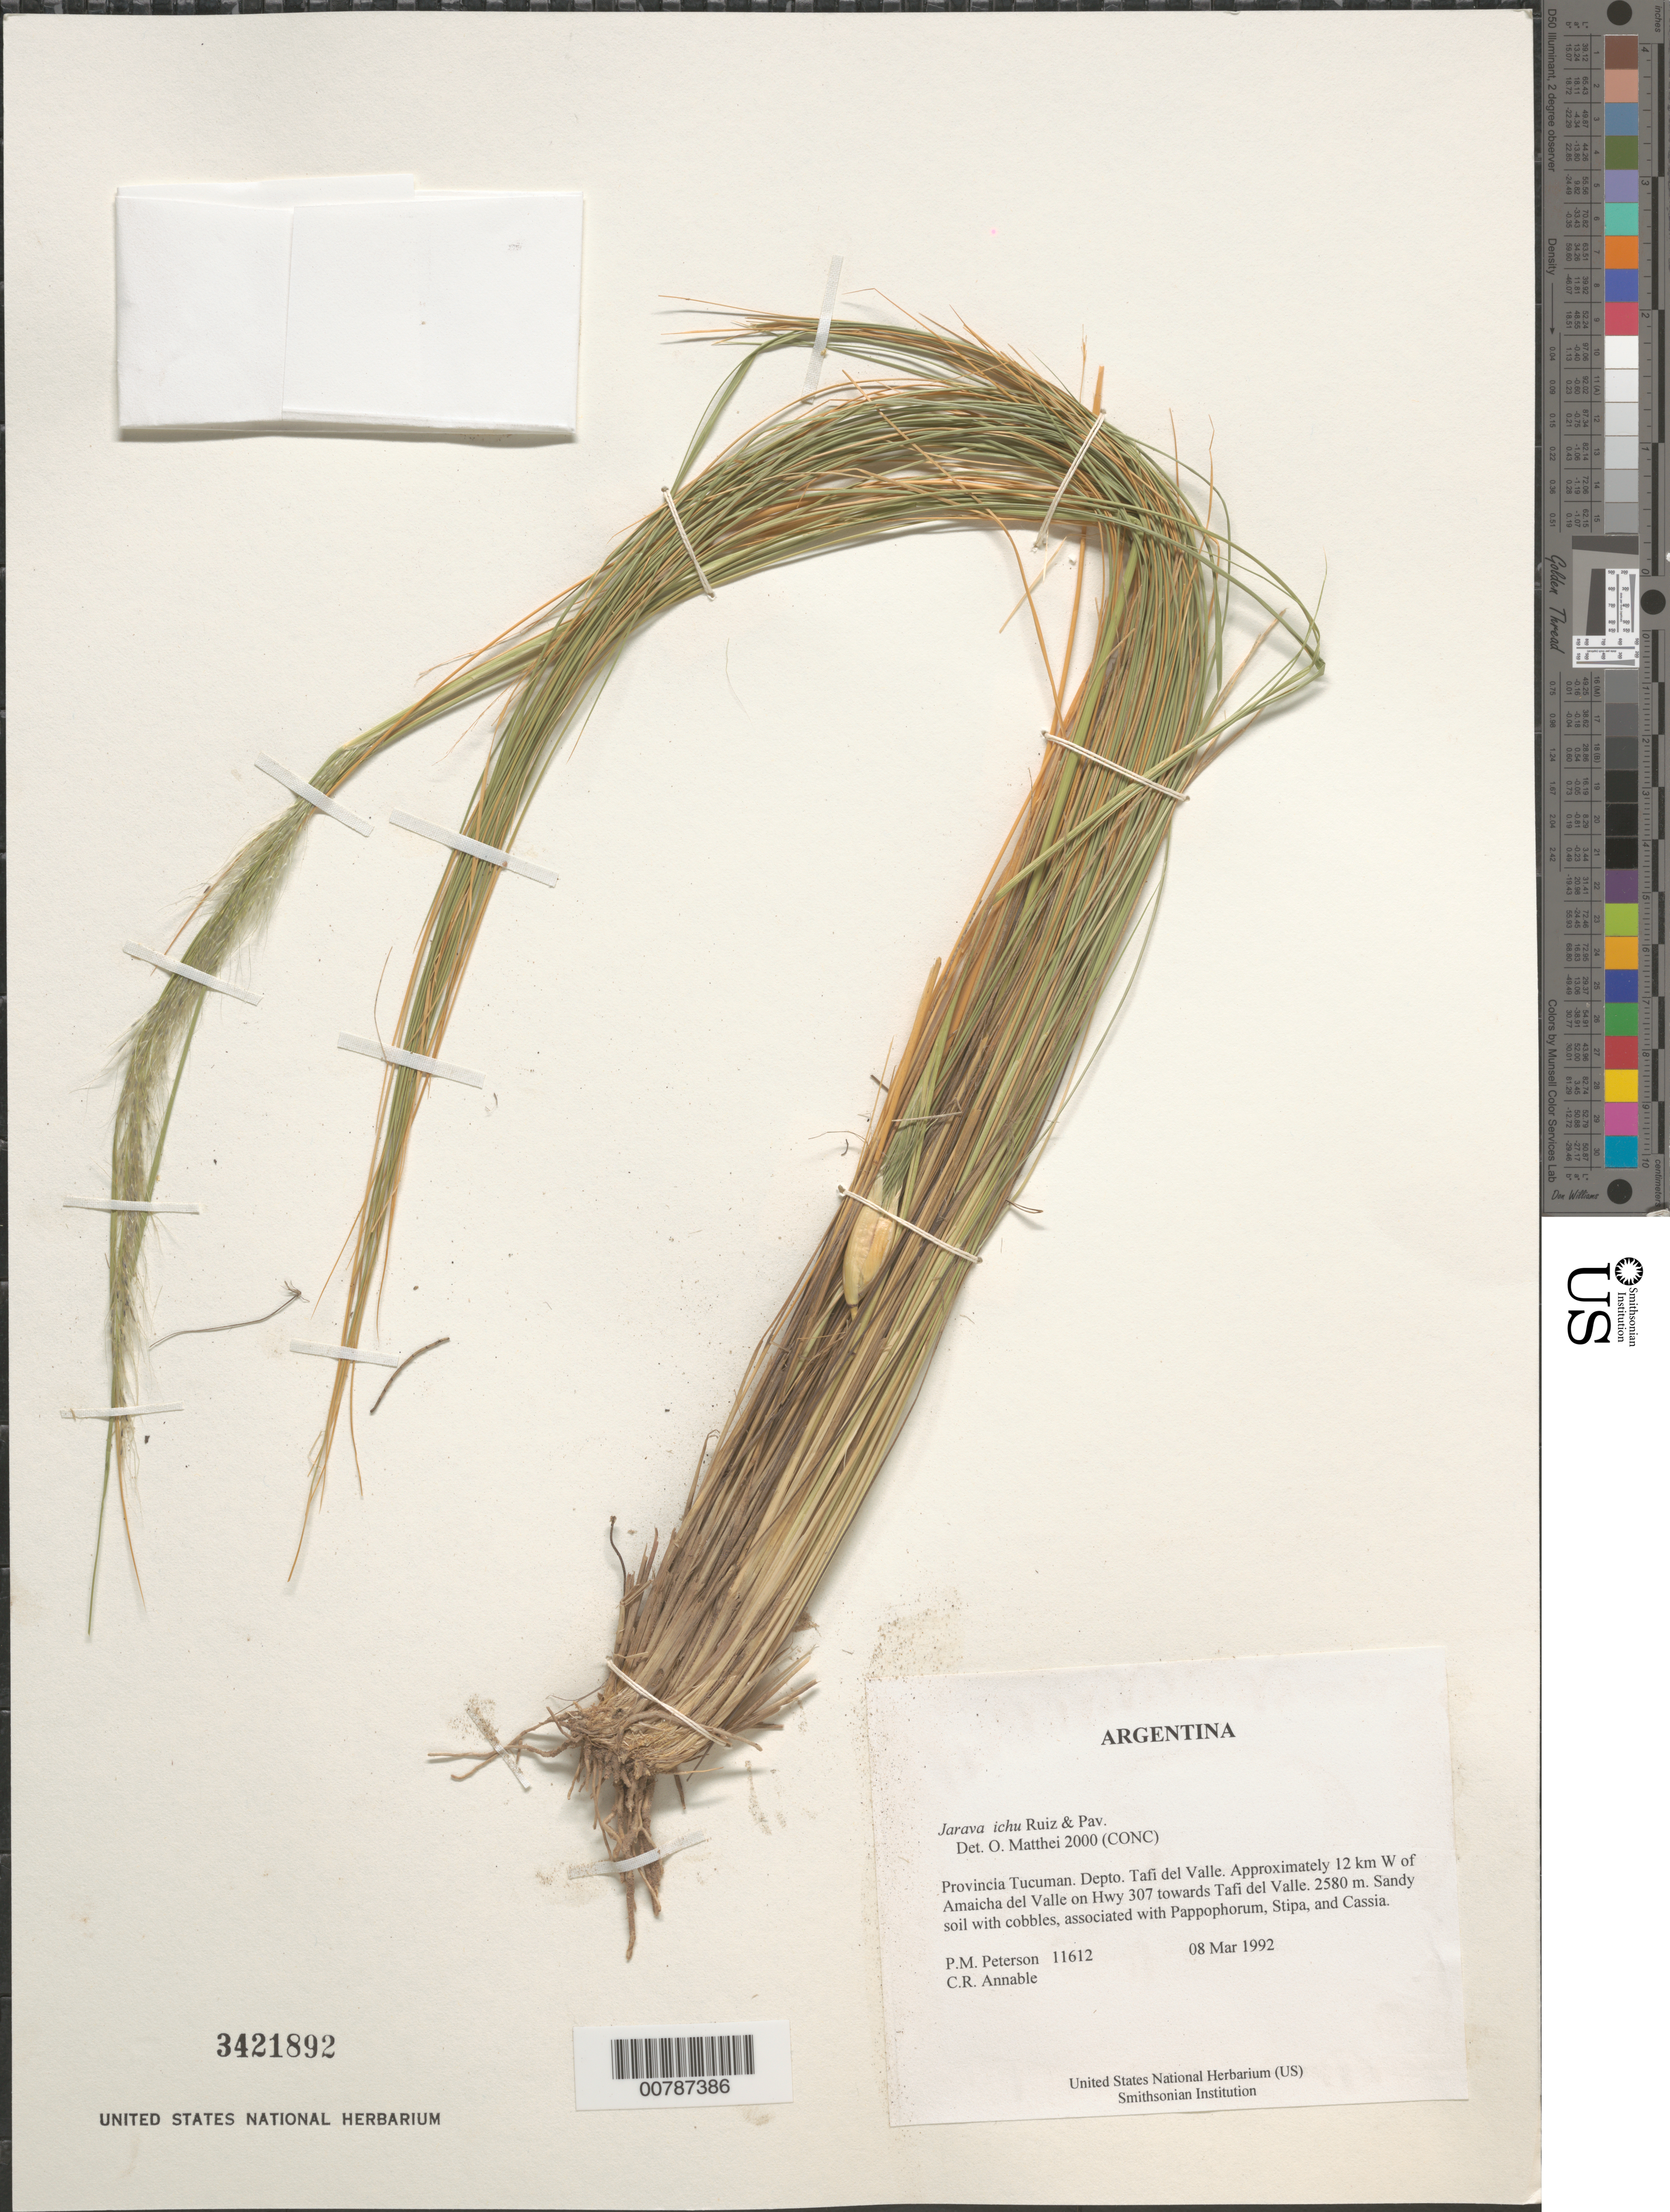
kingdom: Plantae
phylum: Tracheophyta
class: Liliopsida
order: Poales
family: Poaceae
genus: Jarava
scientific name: Jarava ichu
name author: Ruiz & Pav.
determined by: Matthei, O. R.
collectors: P. M. Peterson & C. R. Annable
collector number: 11612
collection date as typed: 08 Mar 1992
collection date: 1992-03-08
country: Argentina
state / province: Tucuman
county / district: Tafi del Valle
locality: Approximately 12 km W of Amaicha del Valle on Hwy 307 towards Tafi del Valle.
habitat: Sandy soil with cobbles, associated with Pappophorum, Stipa, and Cassia.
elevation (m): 2580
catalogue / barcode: US 3421892